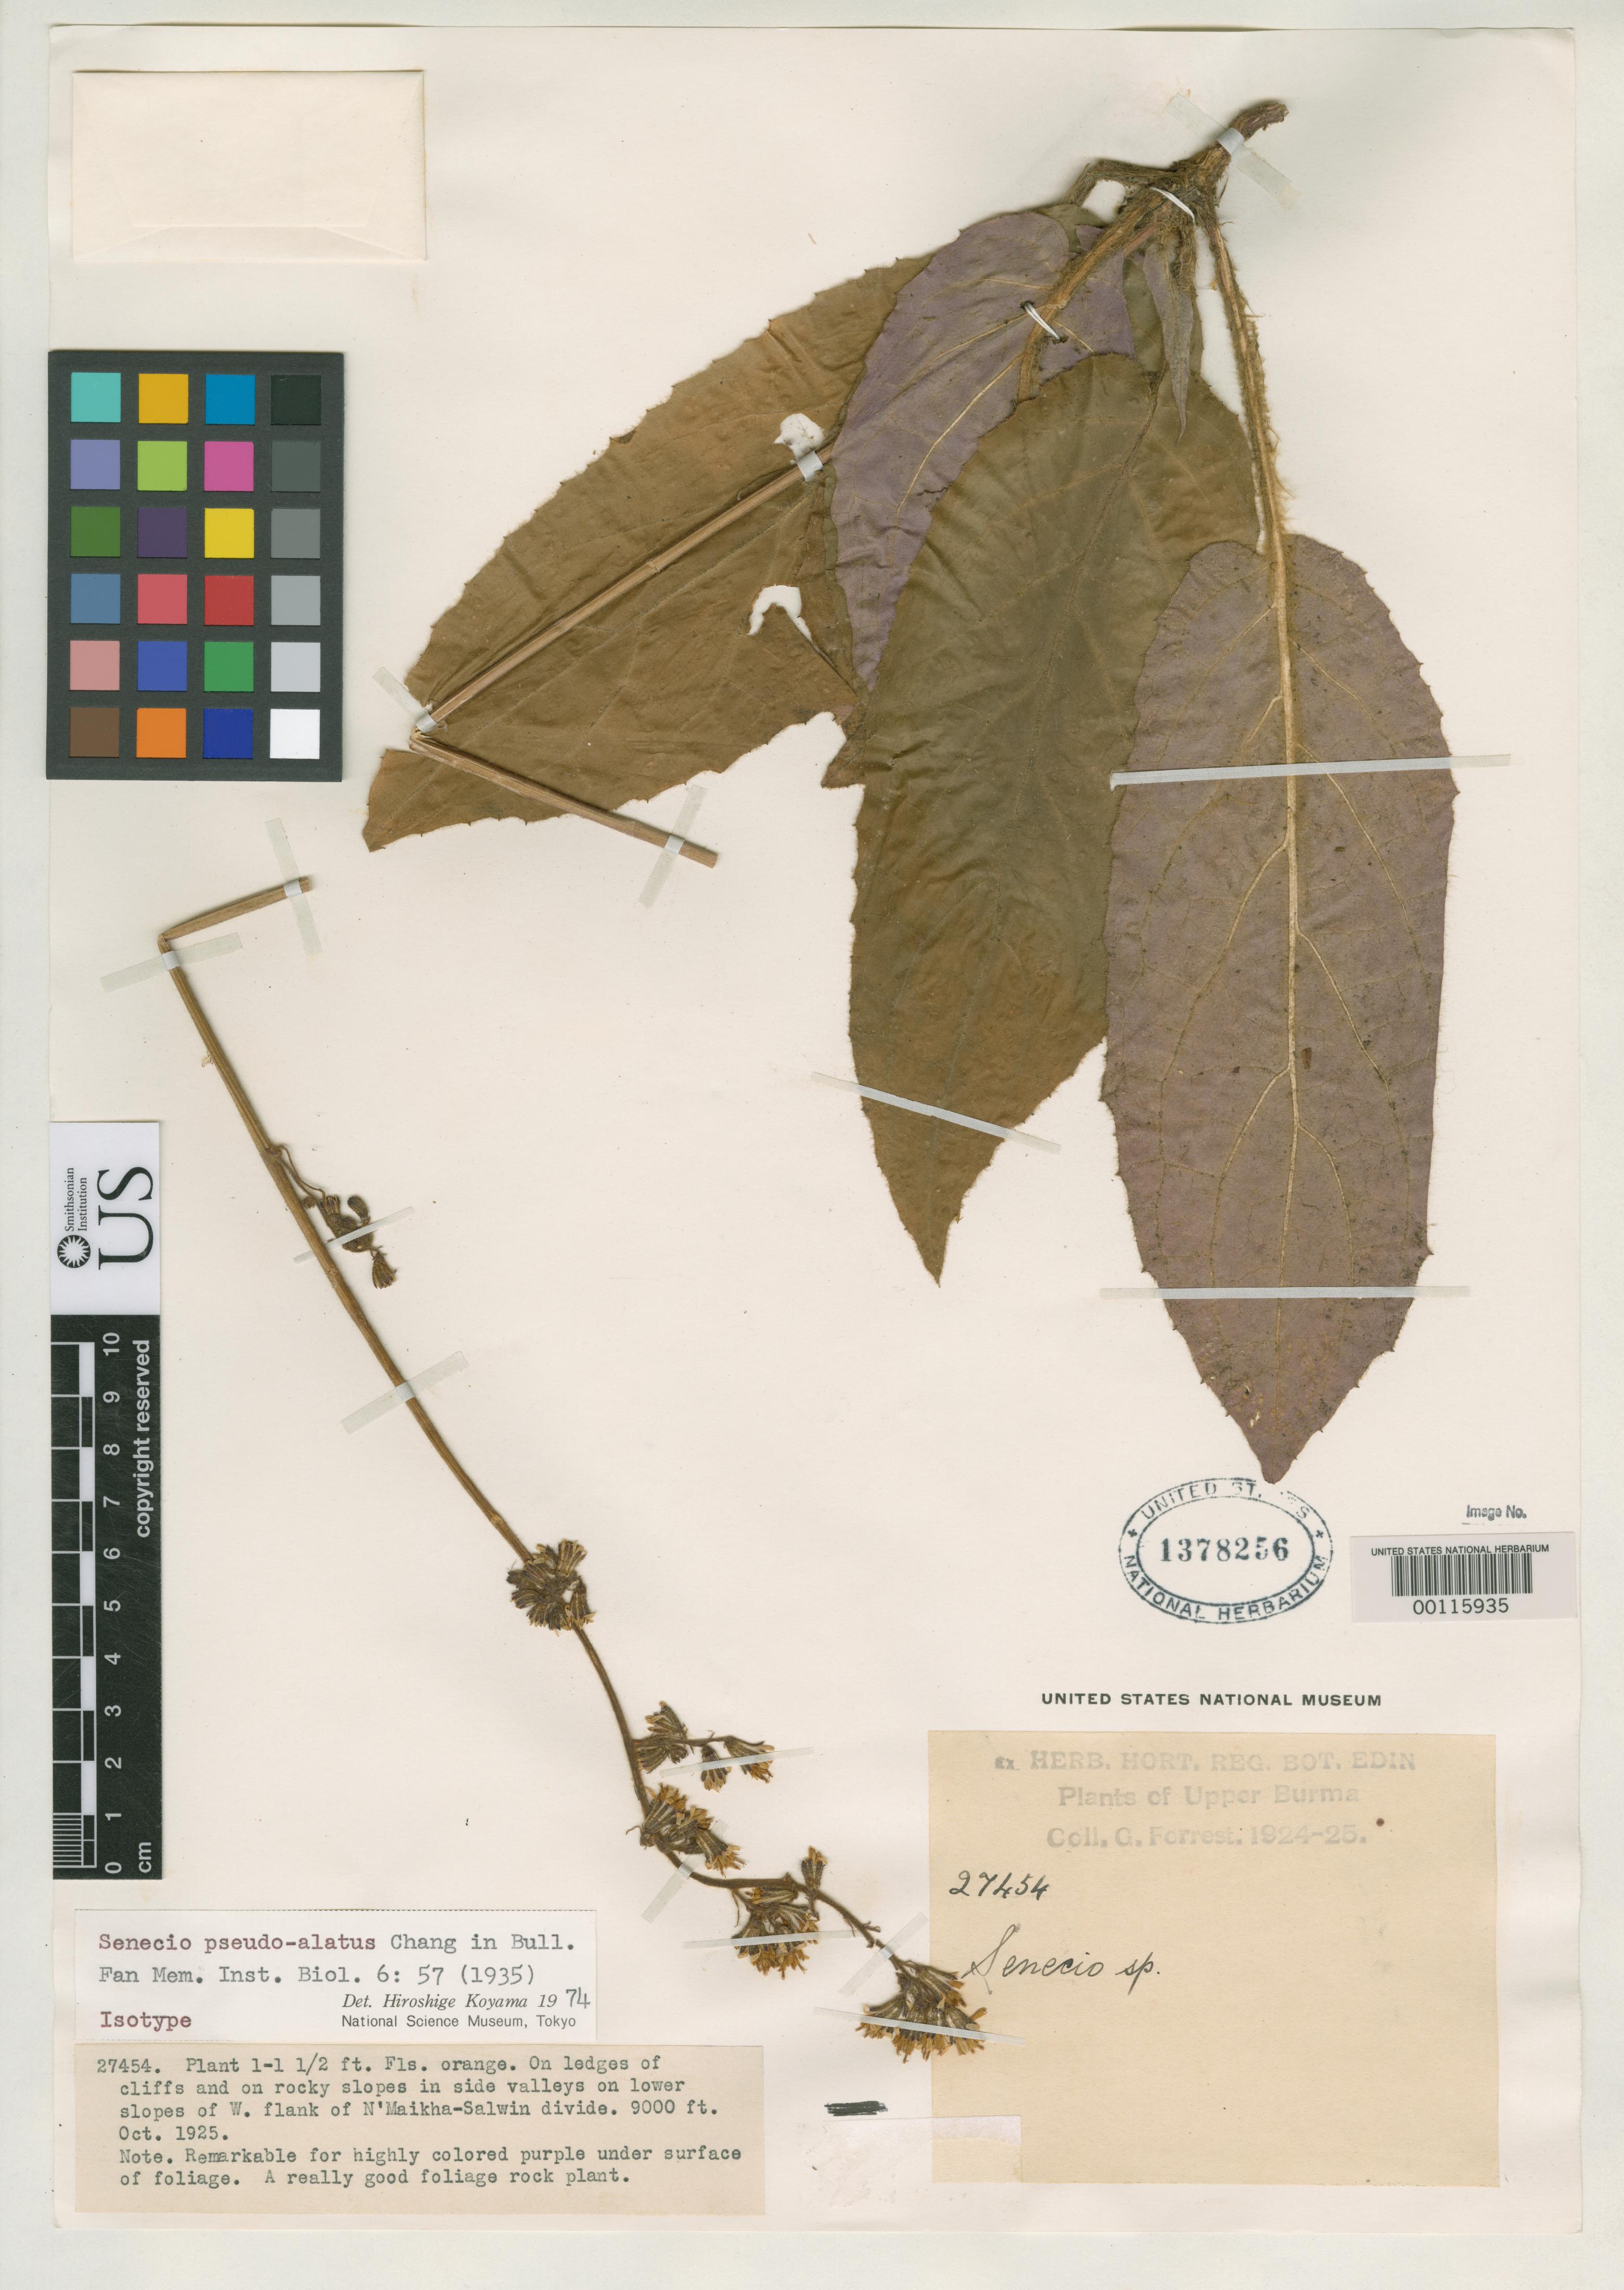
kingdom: Plantae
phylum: Tracheophyta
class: Magnoliopsida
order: Asterales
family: Asteraceae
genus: Senecio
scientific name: Senecio pseudoalatus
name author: C.C. Chang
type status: Isotype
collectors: G. Forrest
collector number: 27454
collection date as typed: Oct 1925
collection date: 1925-10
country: Myanmar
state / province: Shan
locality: N'Maikha-Salwin Divide.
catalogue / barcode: US 1378256